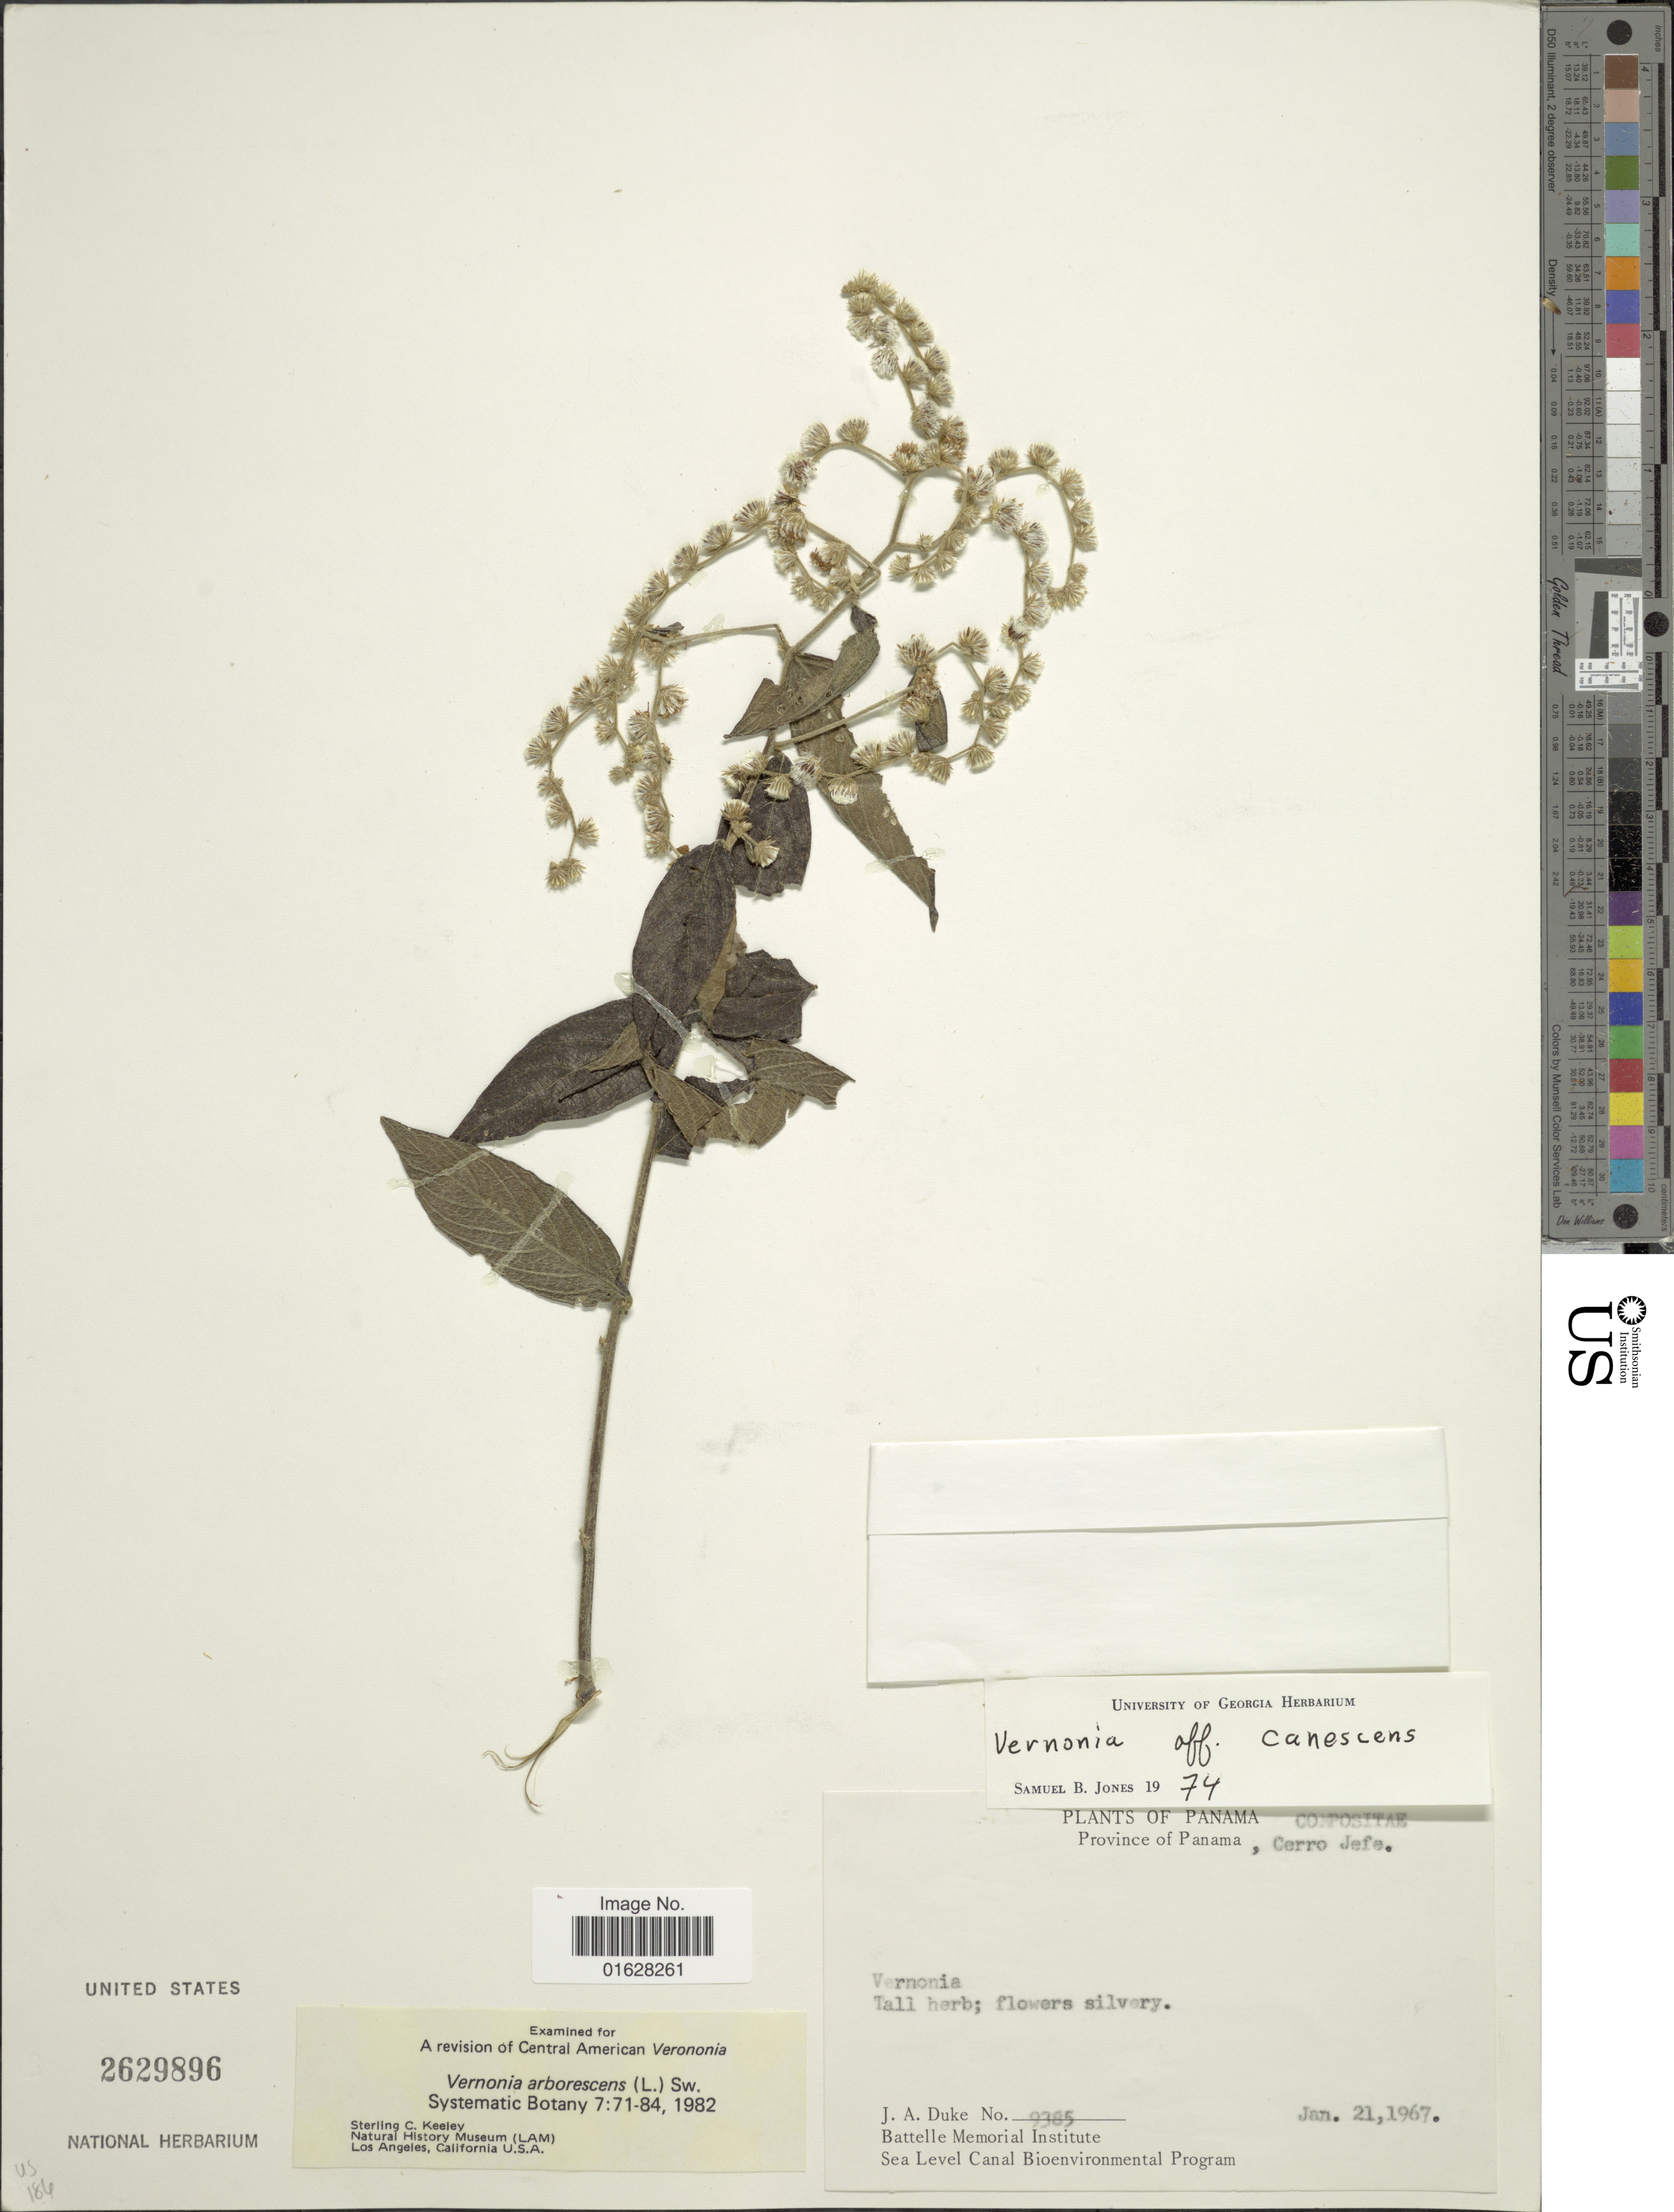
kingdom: Plantae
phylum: Tracheophyta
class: Magnoliopsida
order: Asterales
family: Asteraceae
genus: Lepidaploa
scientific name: Lepidaploa canescens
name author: (Kunth) H. Rob.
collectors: J. A. Duke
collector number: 9385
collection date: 1967-01-21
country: Panama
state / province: Panamá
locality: Province of Panama, Cerro Jefe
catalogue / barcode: US 2629896